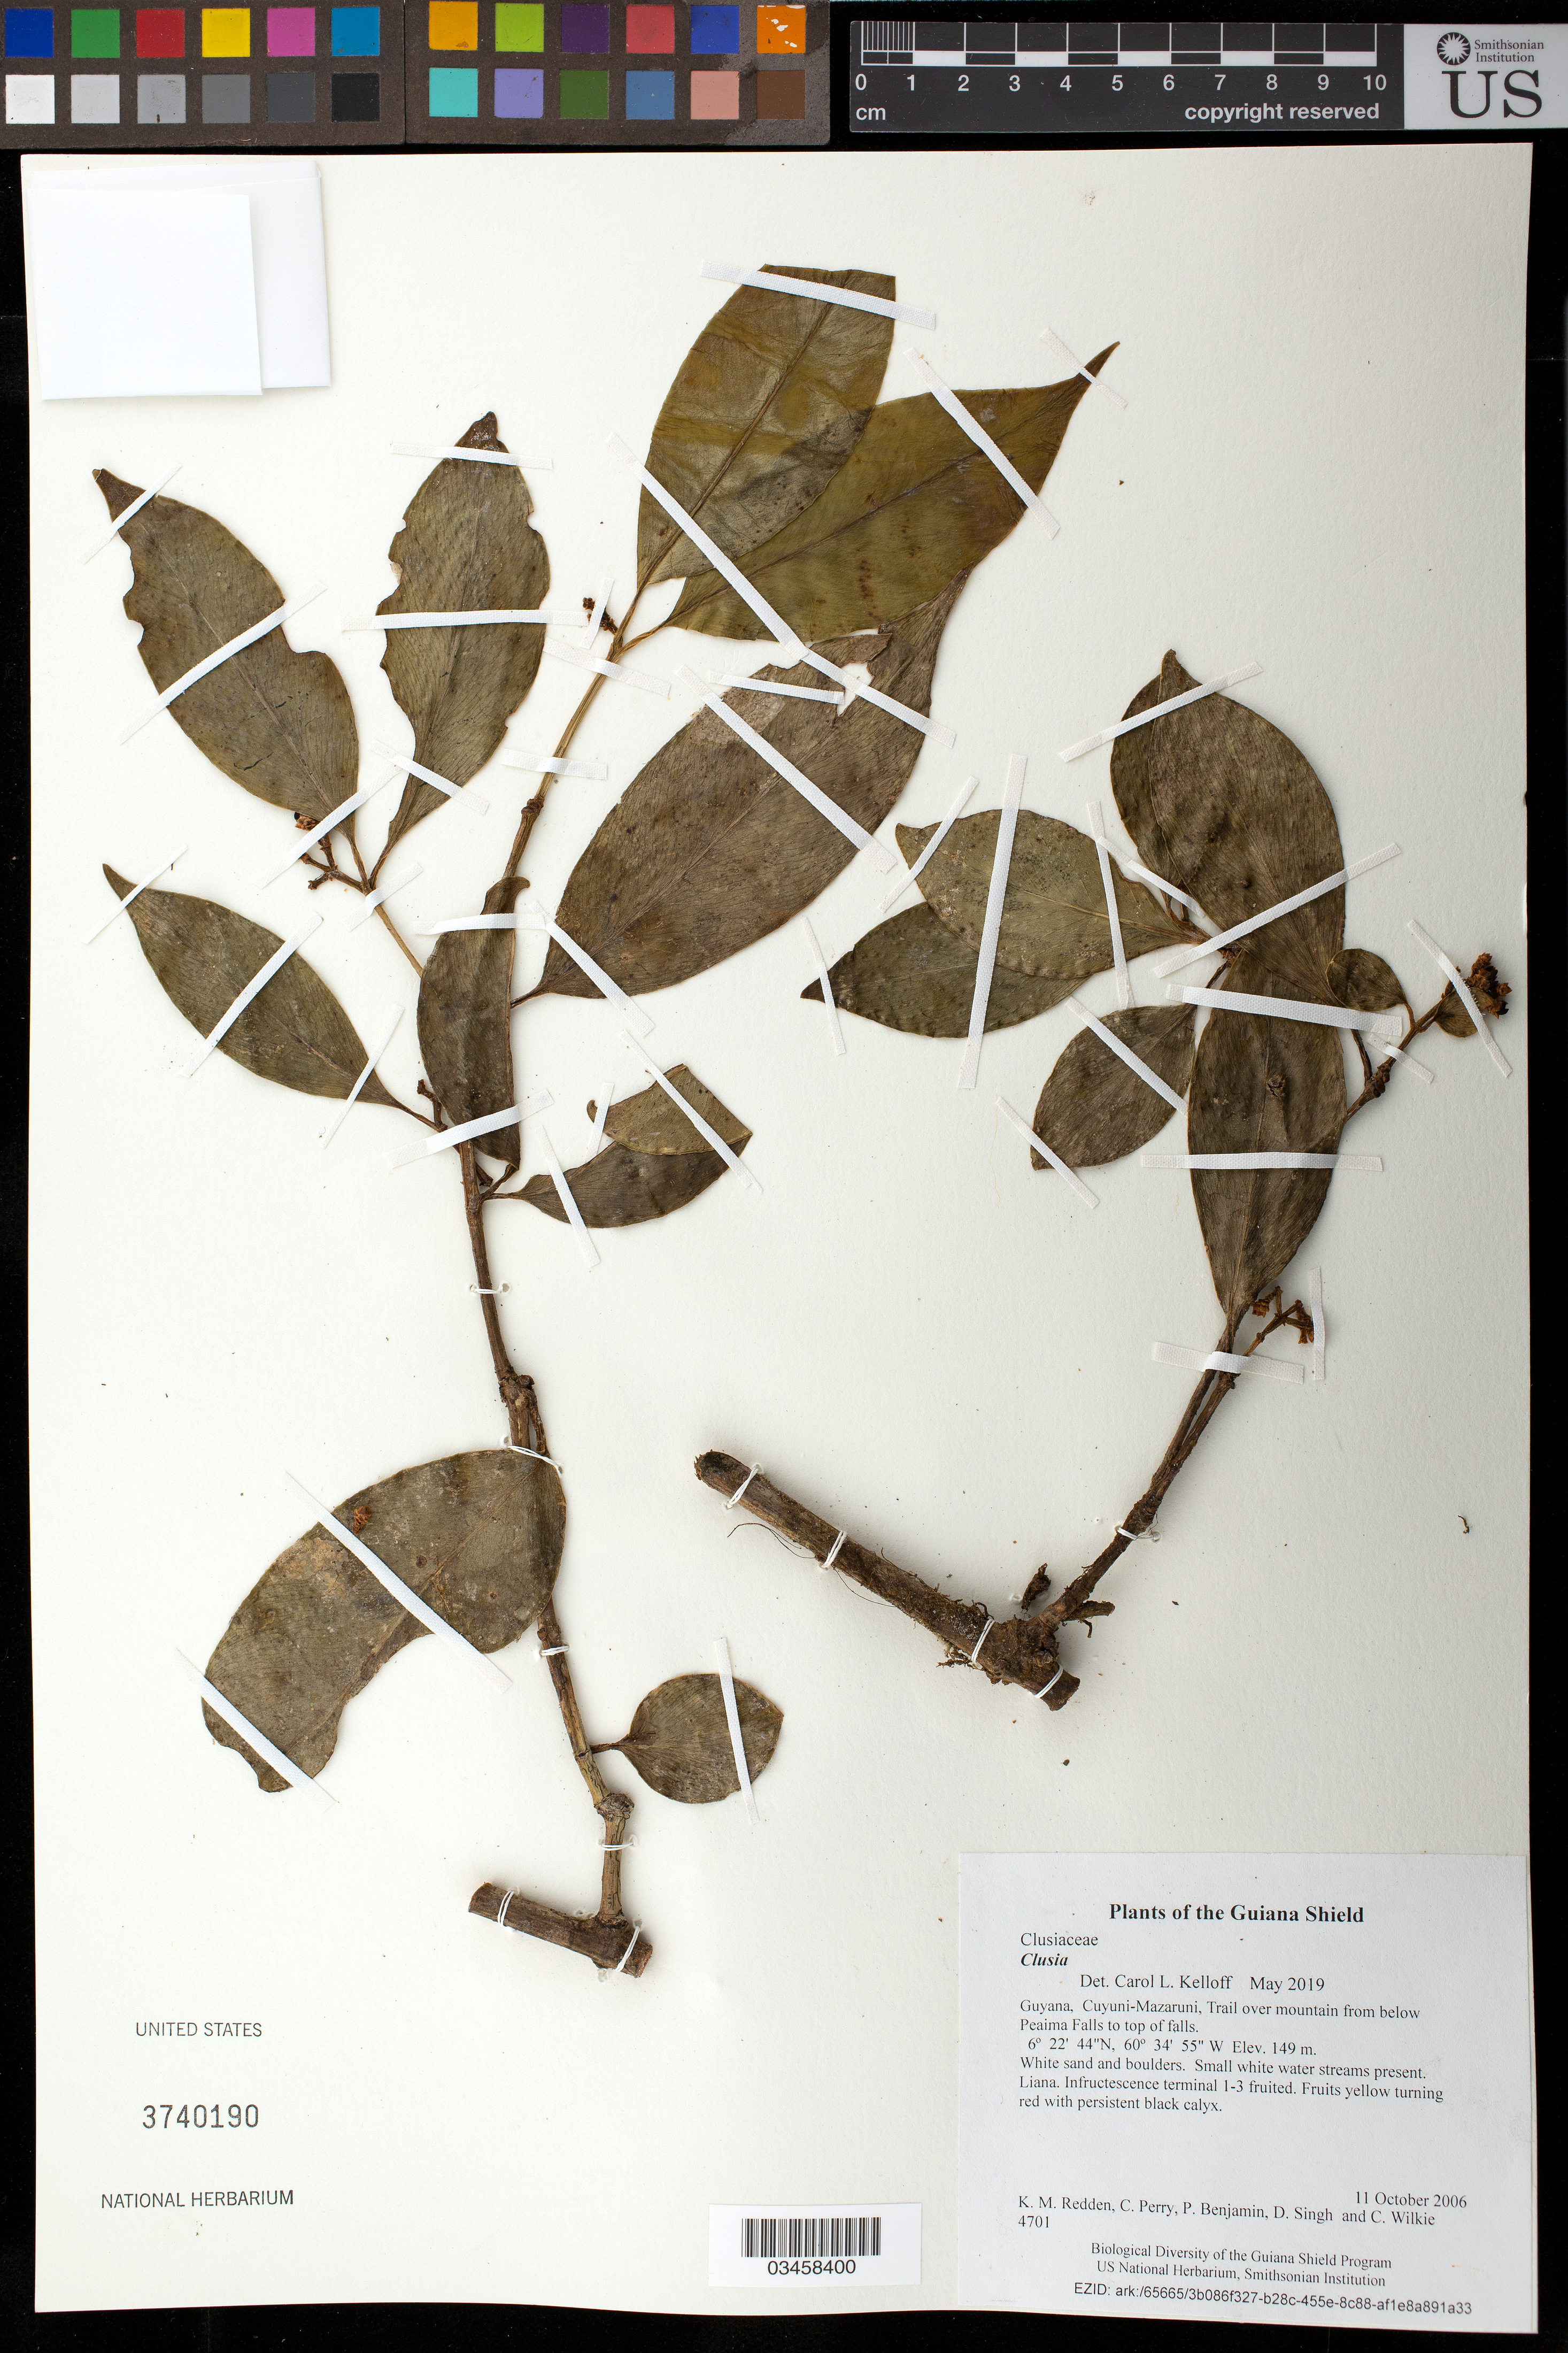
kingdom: Plantae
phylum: Tracheophyta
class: Magnoliopsida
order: Malpighiales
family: Clusiaceae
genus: Clusia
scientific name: Clusia sp.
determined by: Kelloff, Carol L.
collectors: K. M. Redden, C. Perry, P. Benjamin, D. Singh & C. Wilkie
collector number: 4701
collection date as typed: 11 October 2006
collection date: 2006-10-11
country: Guyana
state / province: Cuyuni-Mazaruni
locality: Trail over mountain from below Peaima Falls to top of falls.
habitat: White sand and boulders. Small white water streams present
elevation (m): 149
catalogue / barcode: US 3740190